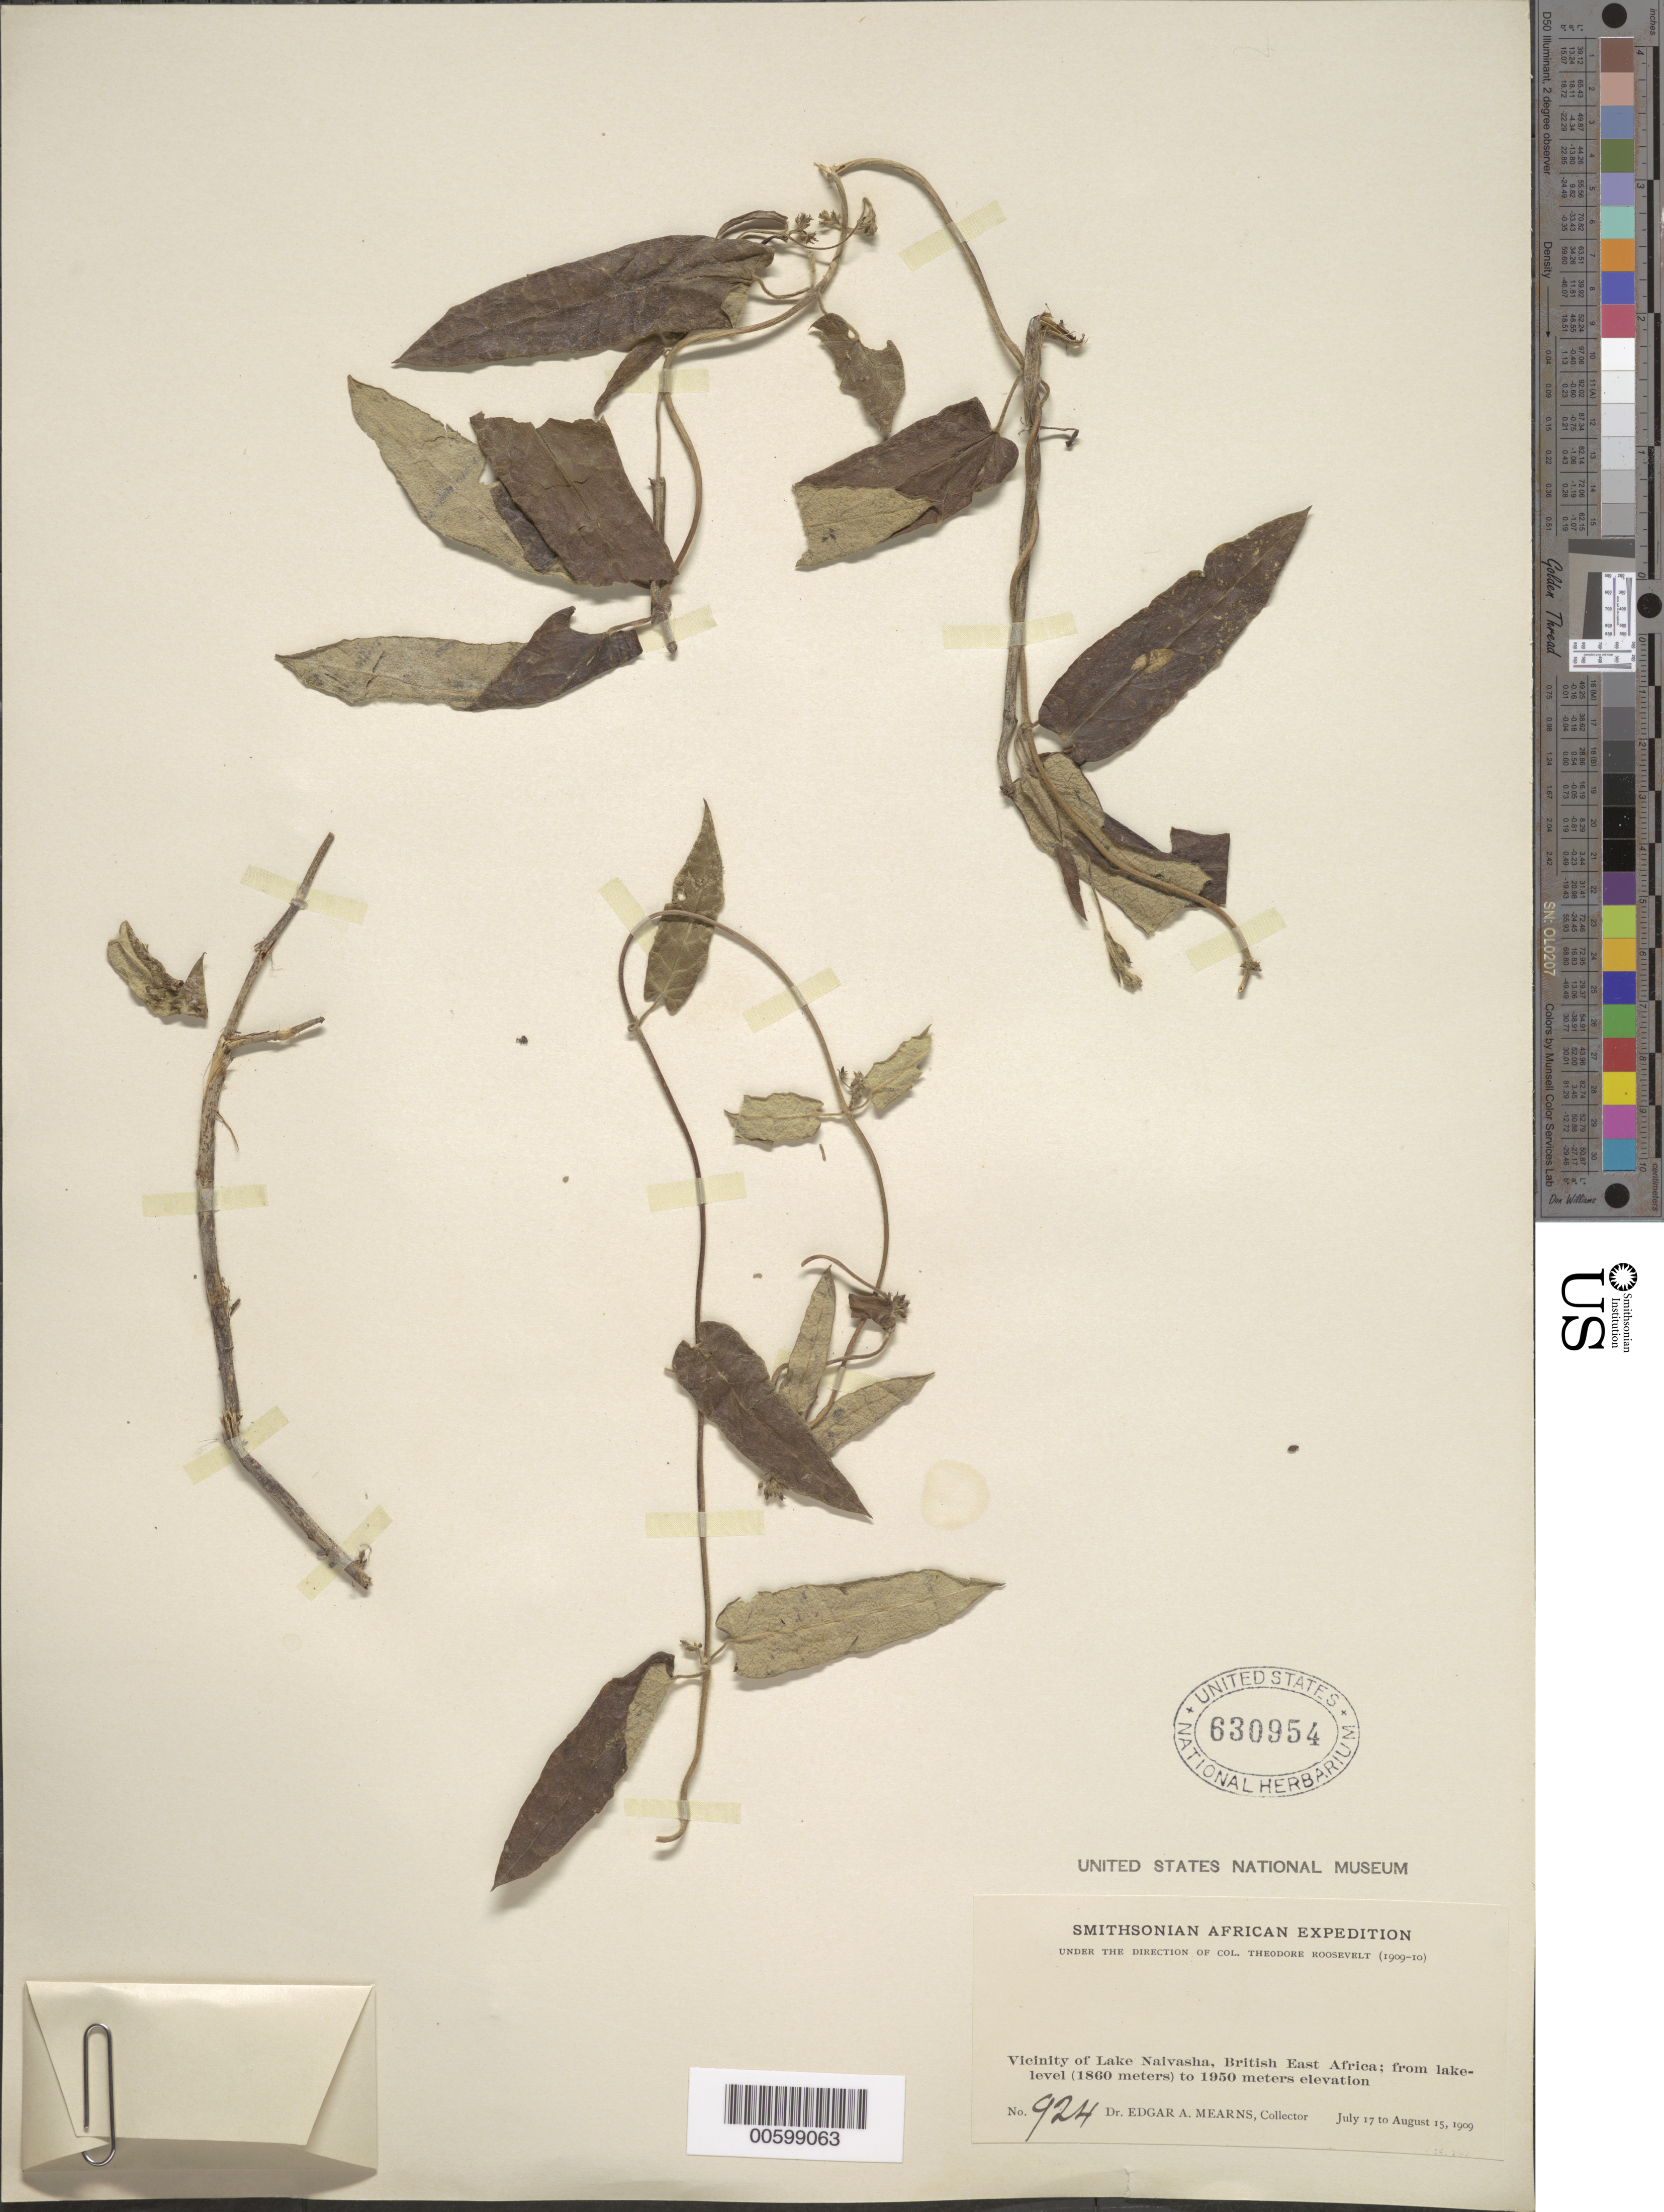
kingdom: Plantae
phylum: Tracheophyta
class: Magnoliopsida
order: Gentianales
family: Apocynaceae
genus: Matelea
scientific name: Matelea stenopetala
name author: Sandwith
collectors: E. A. Mearns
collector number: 924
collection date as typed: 17 Jul 1909 to 15 Aug 1909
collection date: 1909-07-17/1909-08-15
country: Kenya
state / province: Nakuru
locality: Vicinity of Lake Naivasha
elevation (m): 1860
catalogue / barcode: US 630954